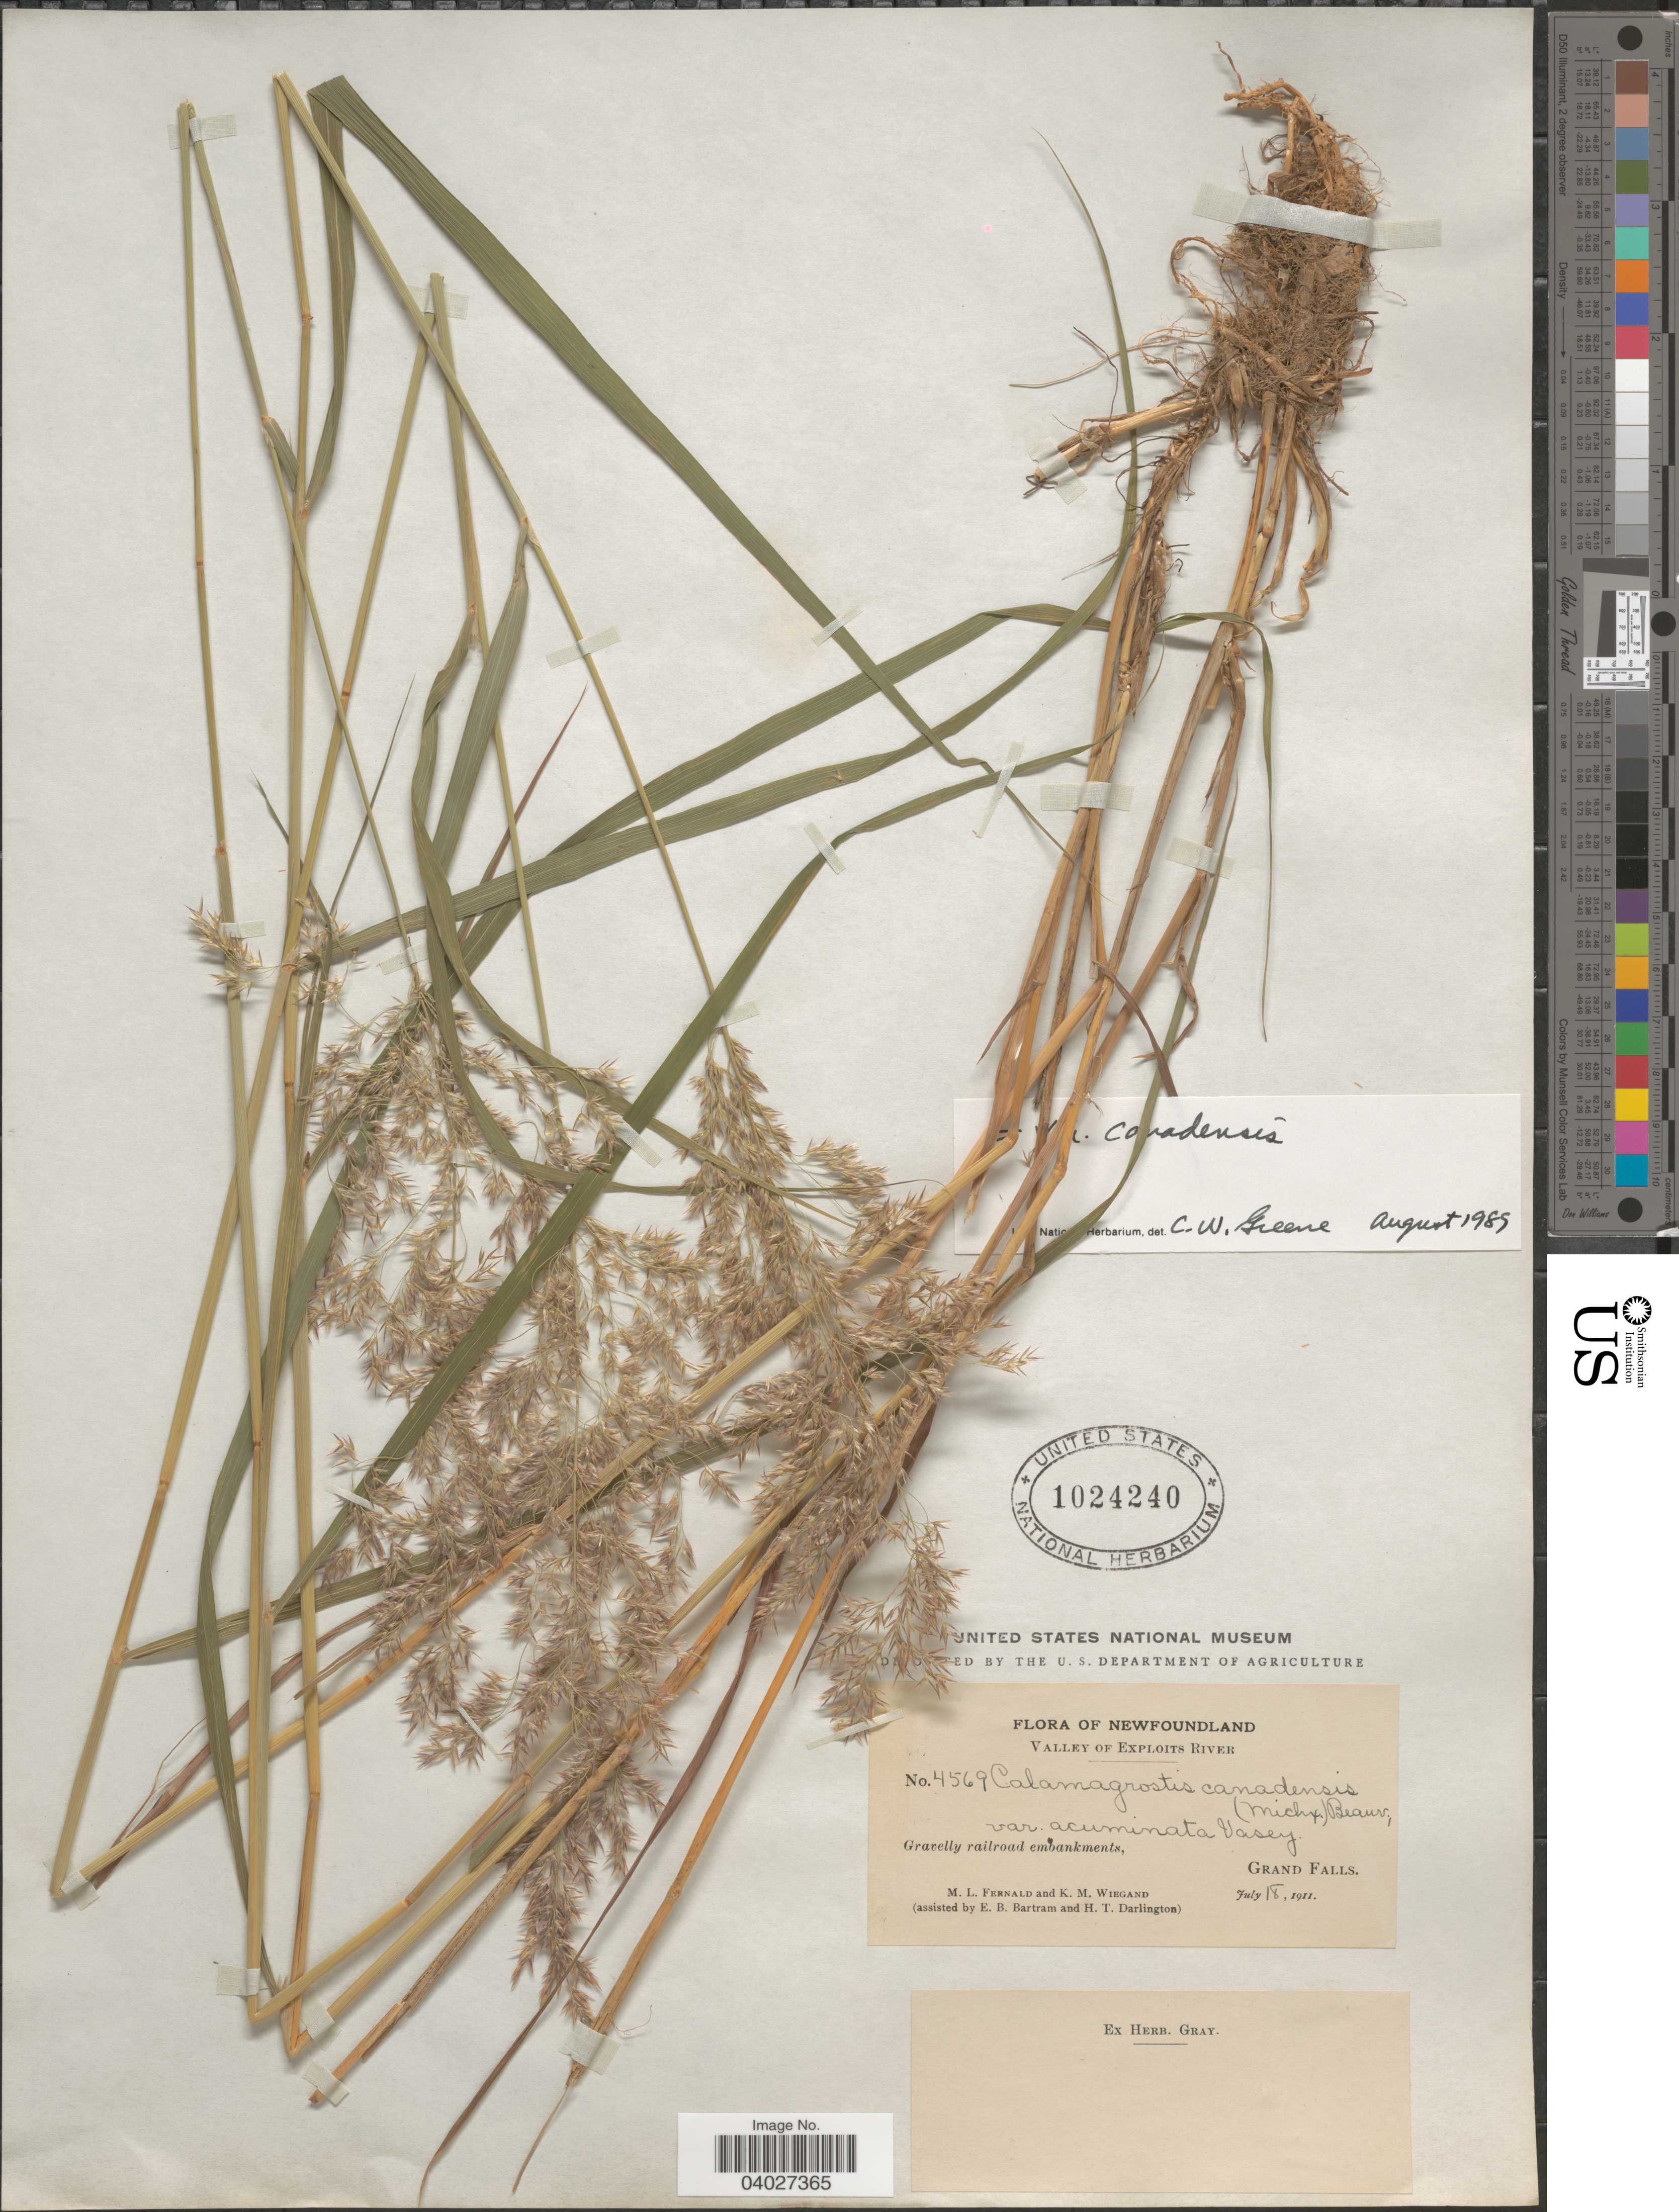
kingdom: Plantae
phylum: Tracheophyta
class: Liliopsida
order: Poales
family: Poaceae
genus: Calamagrostis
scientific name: Calamagrostis canadensis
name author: (Michx.) P. Beauv.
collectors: M. L. Fernald, K. M. Wiegand, E. B. Bartram & H. Darlington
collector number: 4569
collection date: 1911-07-18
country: Canada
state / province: Newfoundland and Labrador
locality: Valley of Exploits River. Grand Falls.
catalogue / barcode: US 1024240